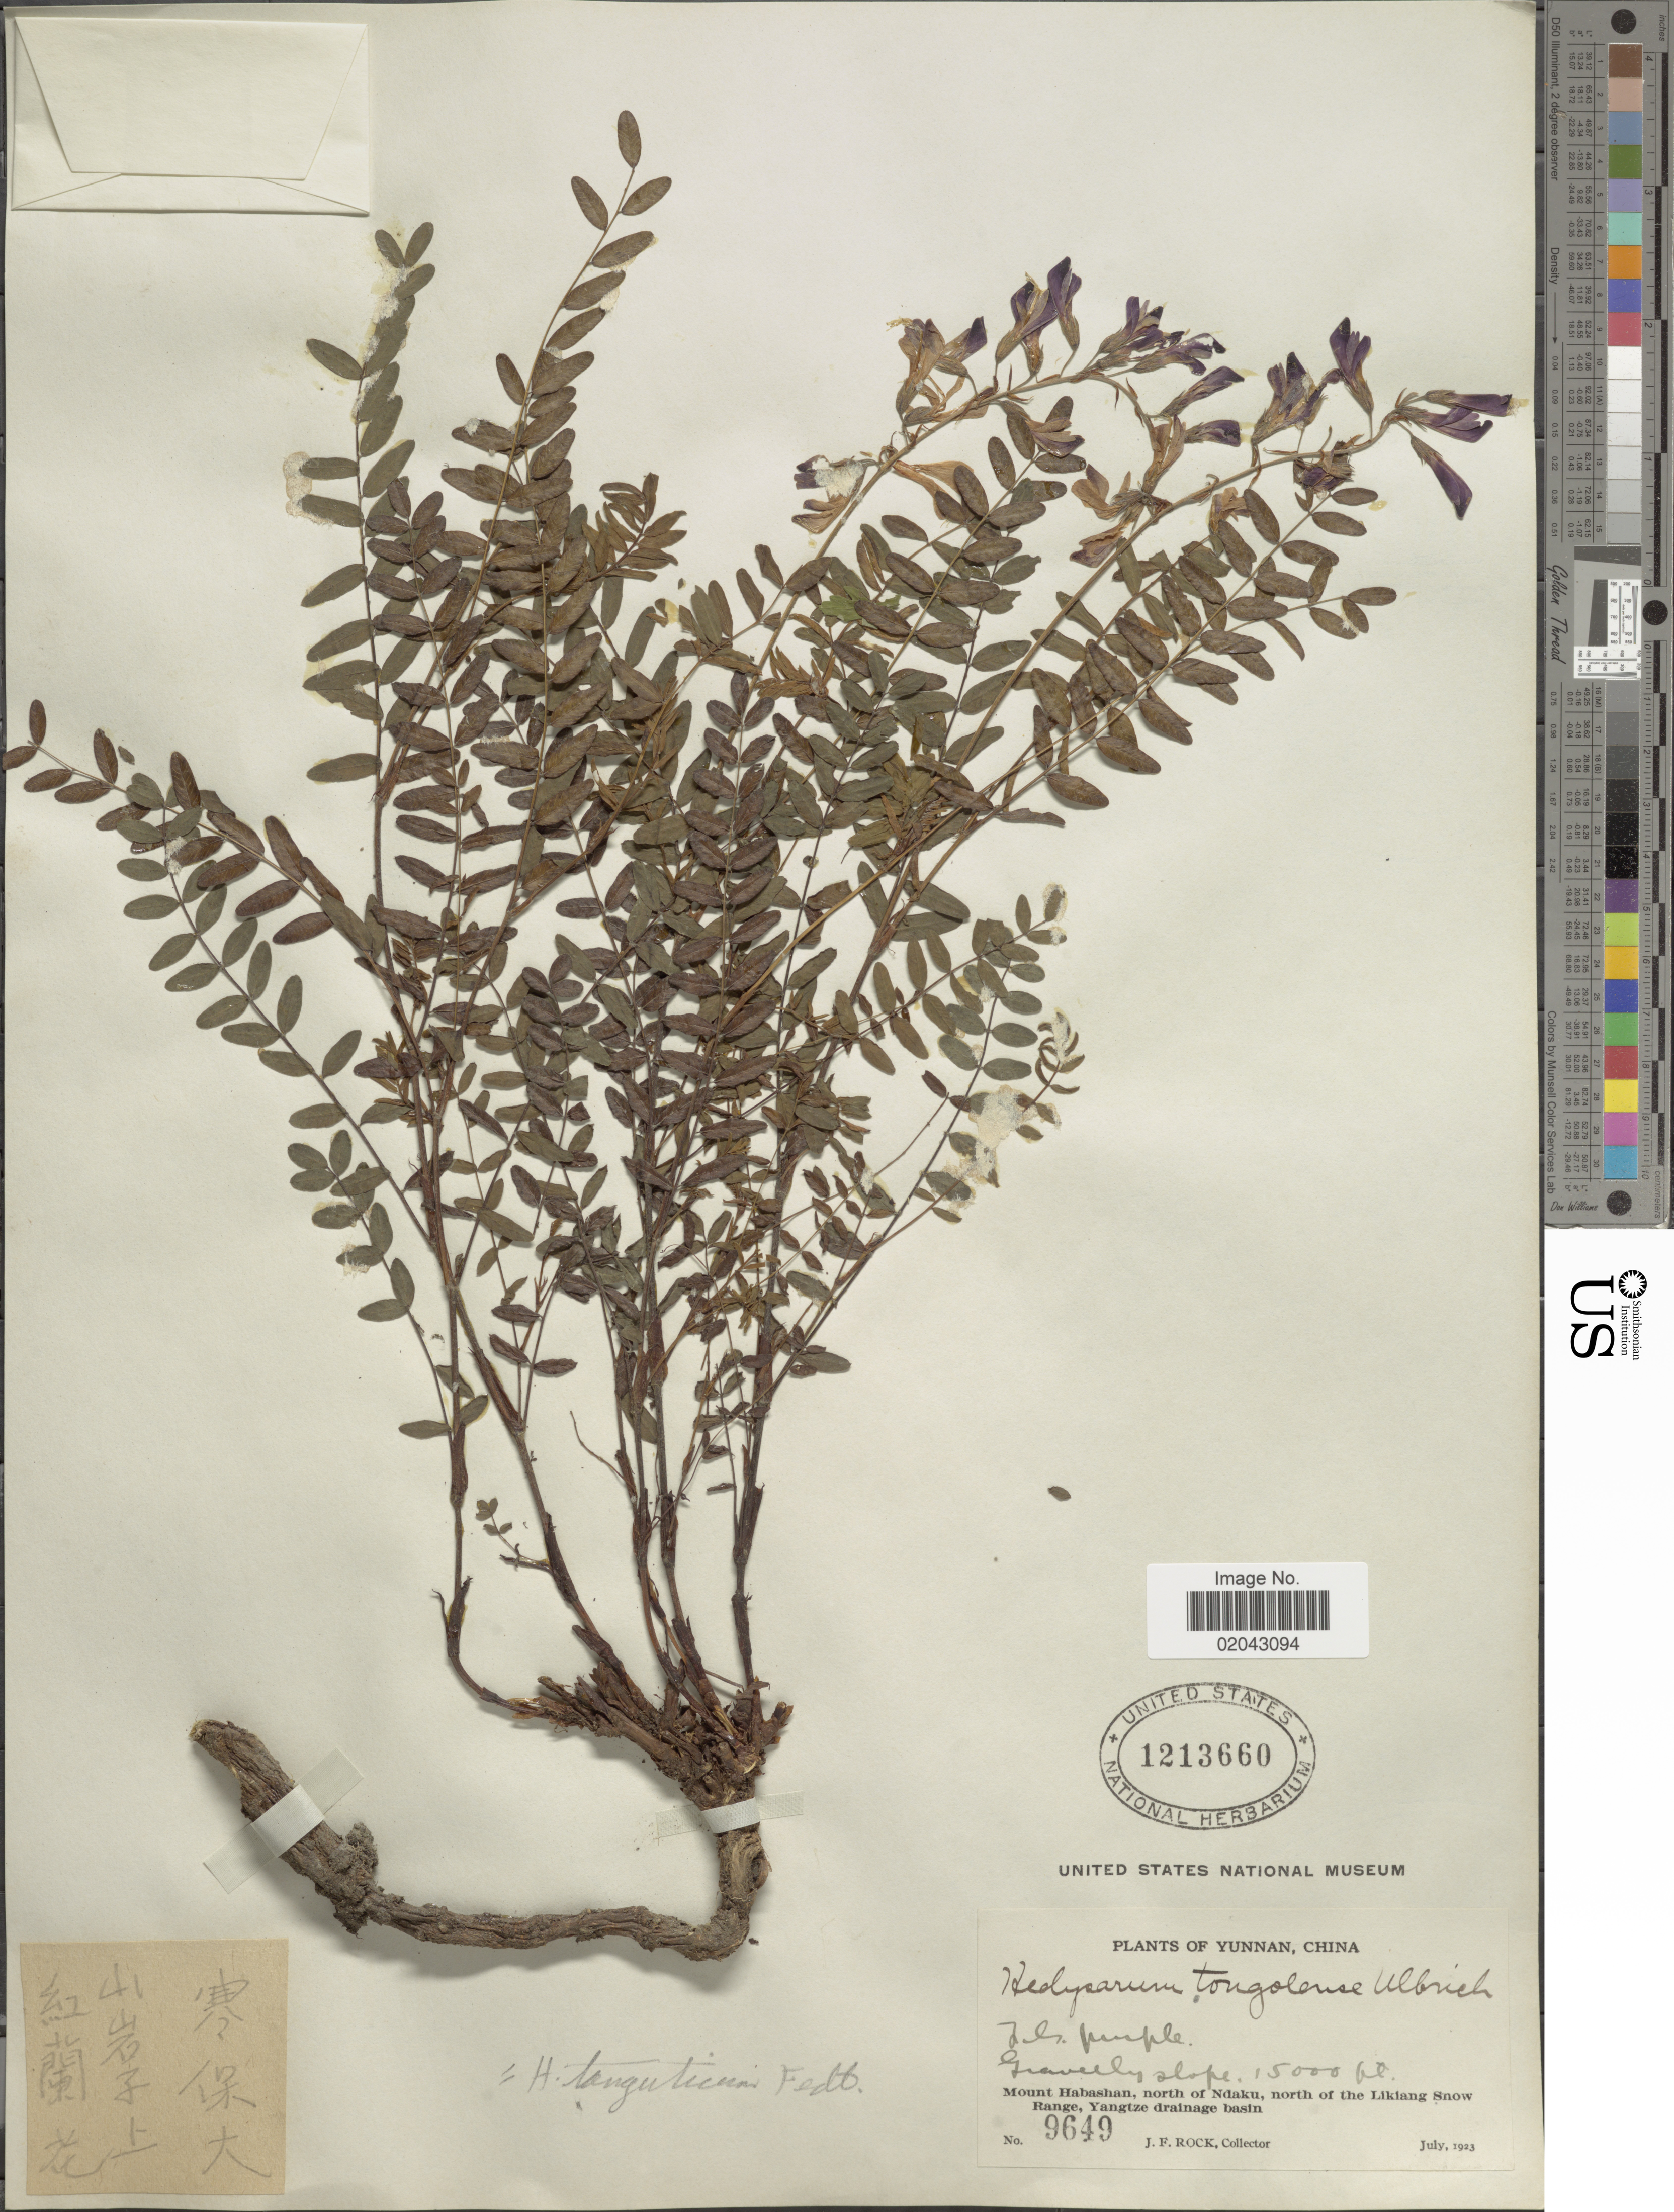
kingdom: Plantae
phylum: Tracheophyta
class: Magnoliopsida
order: Fabales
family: Fabaceae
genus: Hedysarum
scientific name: Hedysarum tanguticum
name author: B. Fedtsch.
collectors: J. Rock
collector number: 9649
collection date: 1923-07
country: China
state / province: Yunnan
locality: Mount Habashan, north of Ndaku, north of the Likiang Snow Range, Yangtze drainage basin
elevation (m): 4572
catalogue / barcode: US 1213660